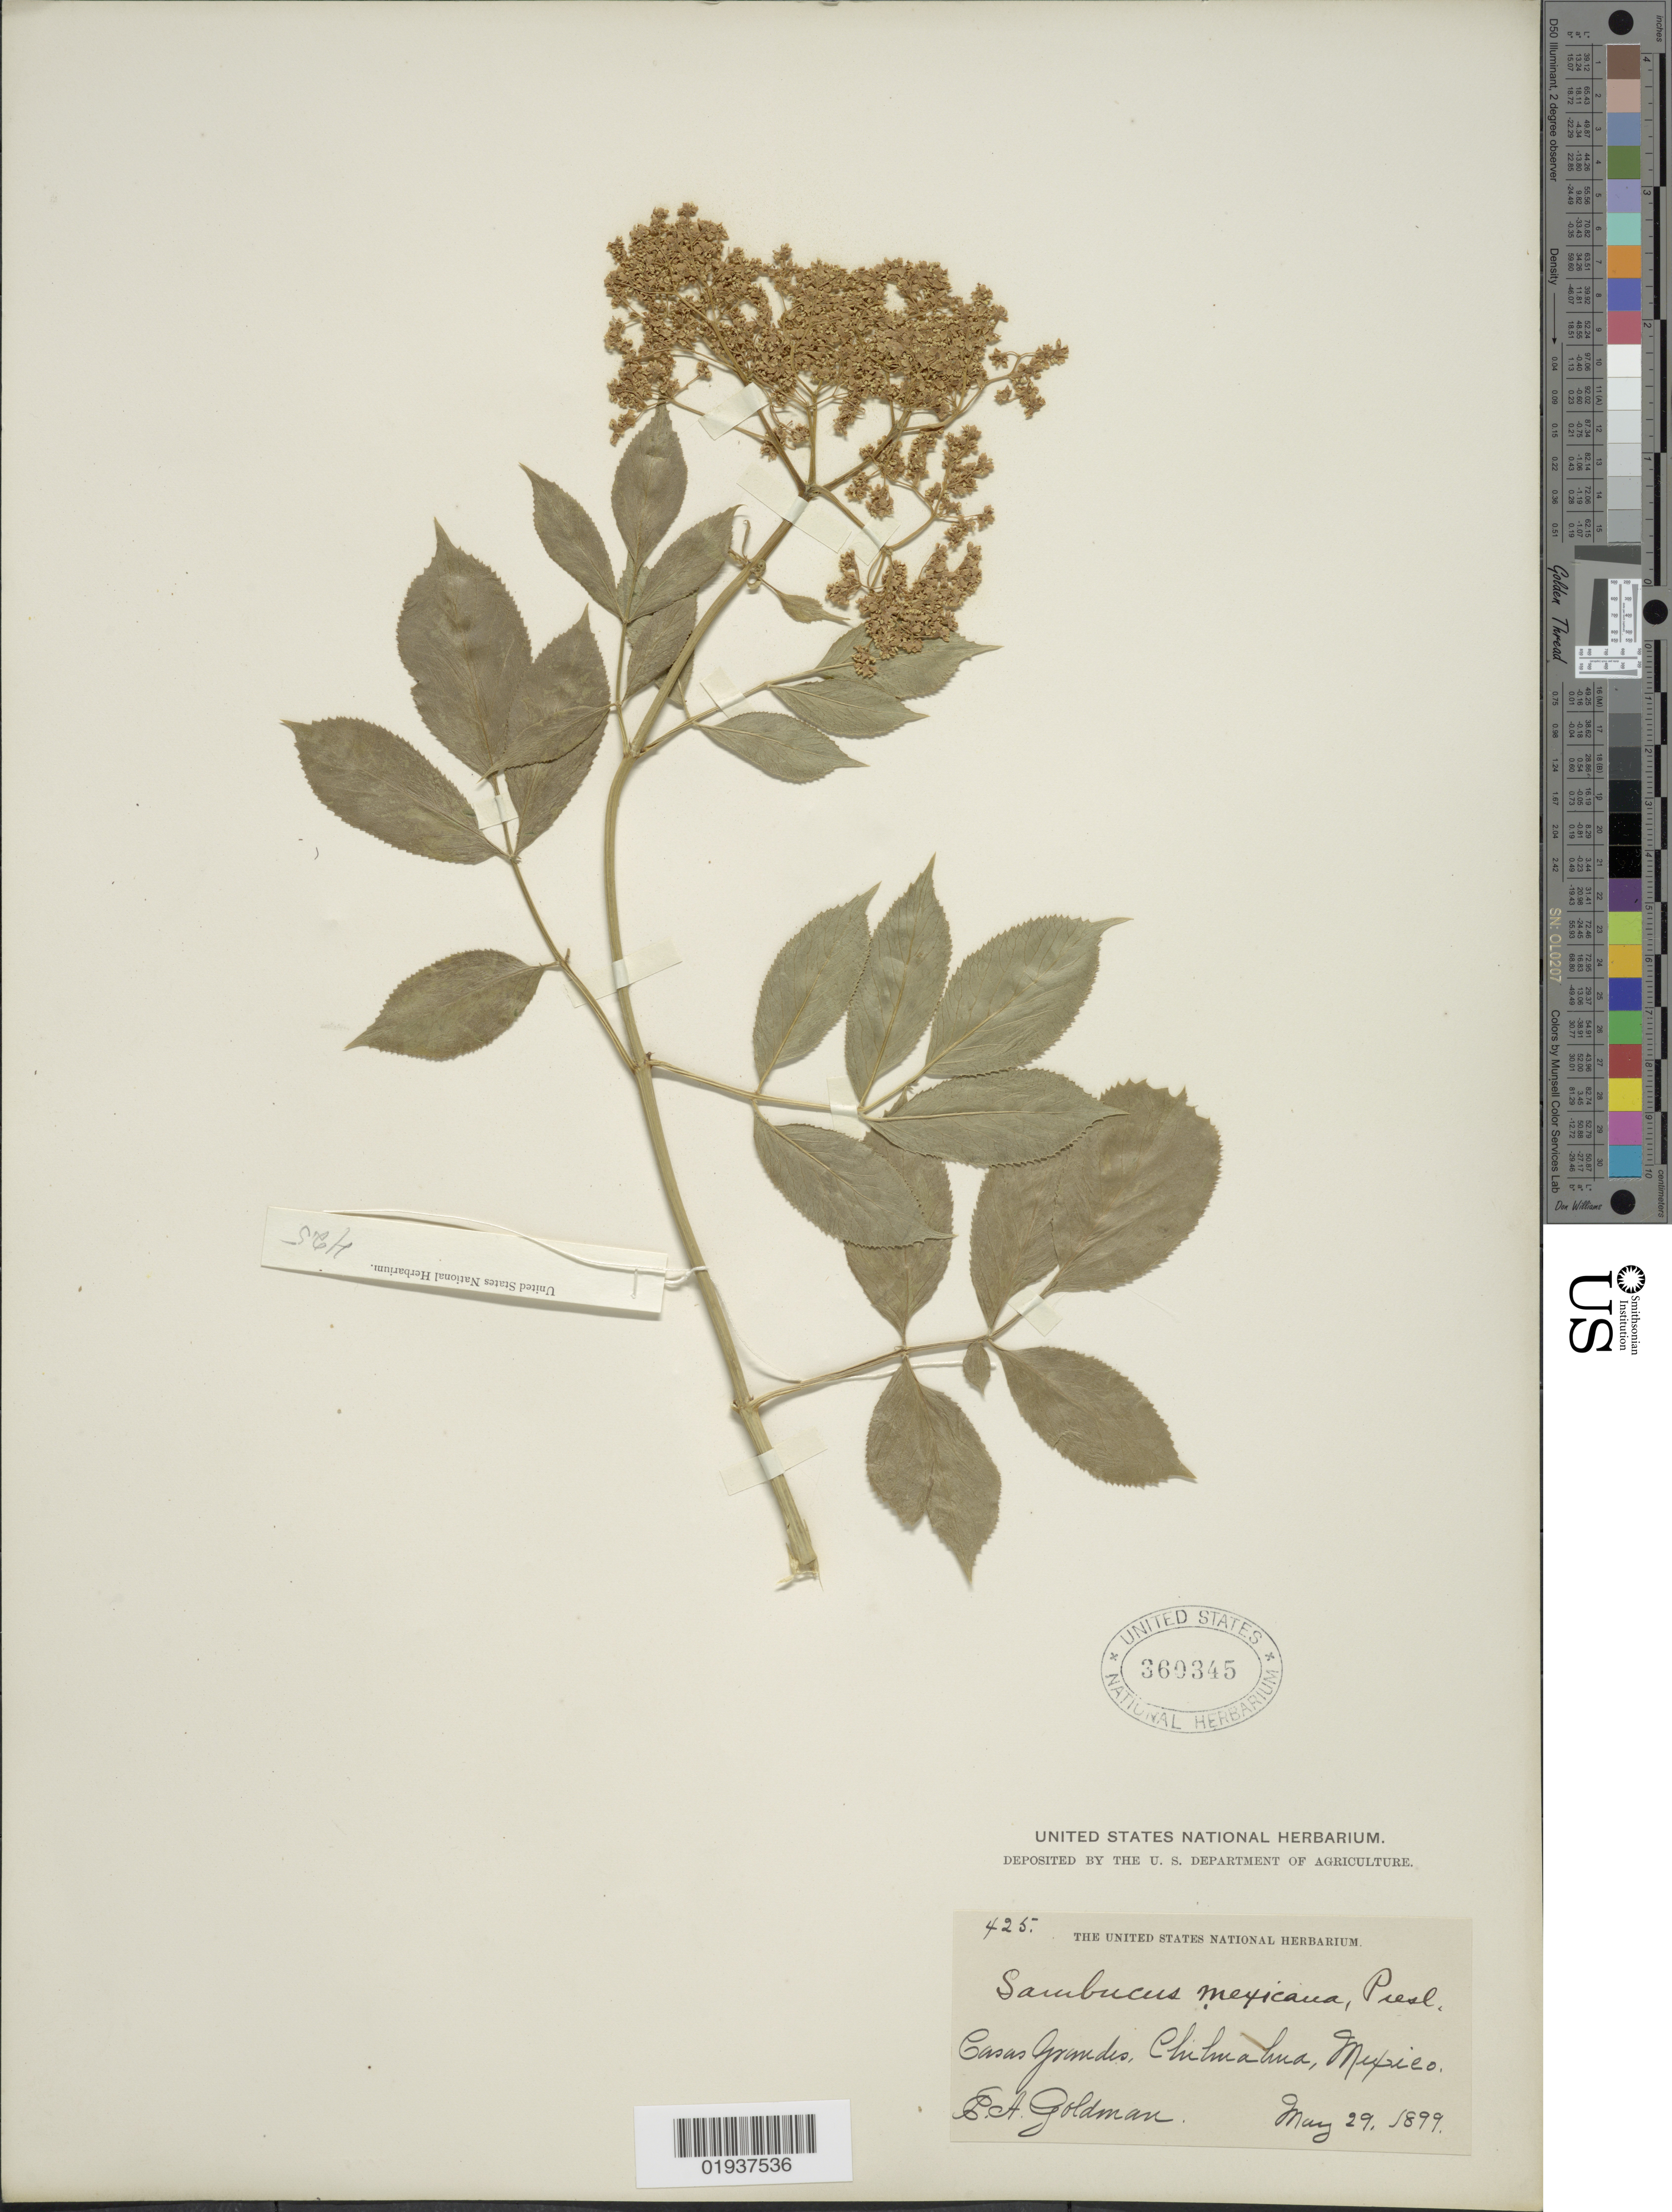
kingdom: Plantae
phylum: Tracheophyta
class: Magnoliopsida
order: Dipsacales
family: Viburnaceae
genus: Sambucus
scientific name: Sambucus mexicana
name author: C. Presl ex DC.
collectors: E. A. Goldman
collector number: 425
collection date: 1899-05-29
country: Mexico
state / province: Chihuahua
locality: Casas Grandes.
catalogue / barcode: US 360345